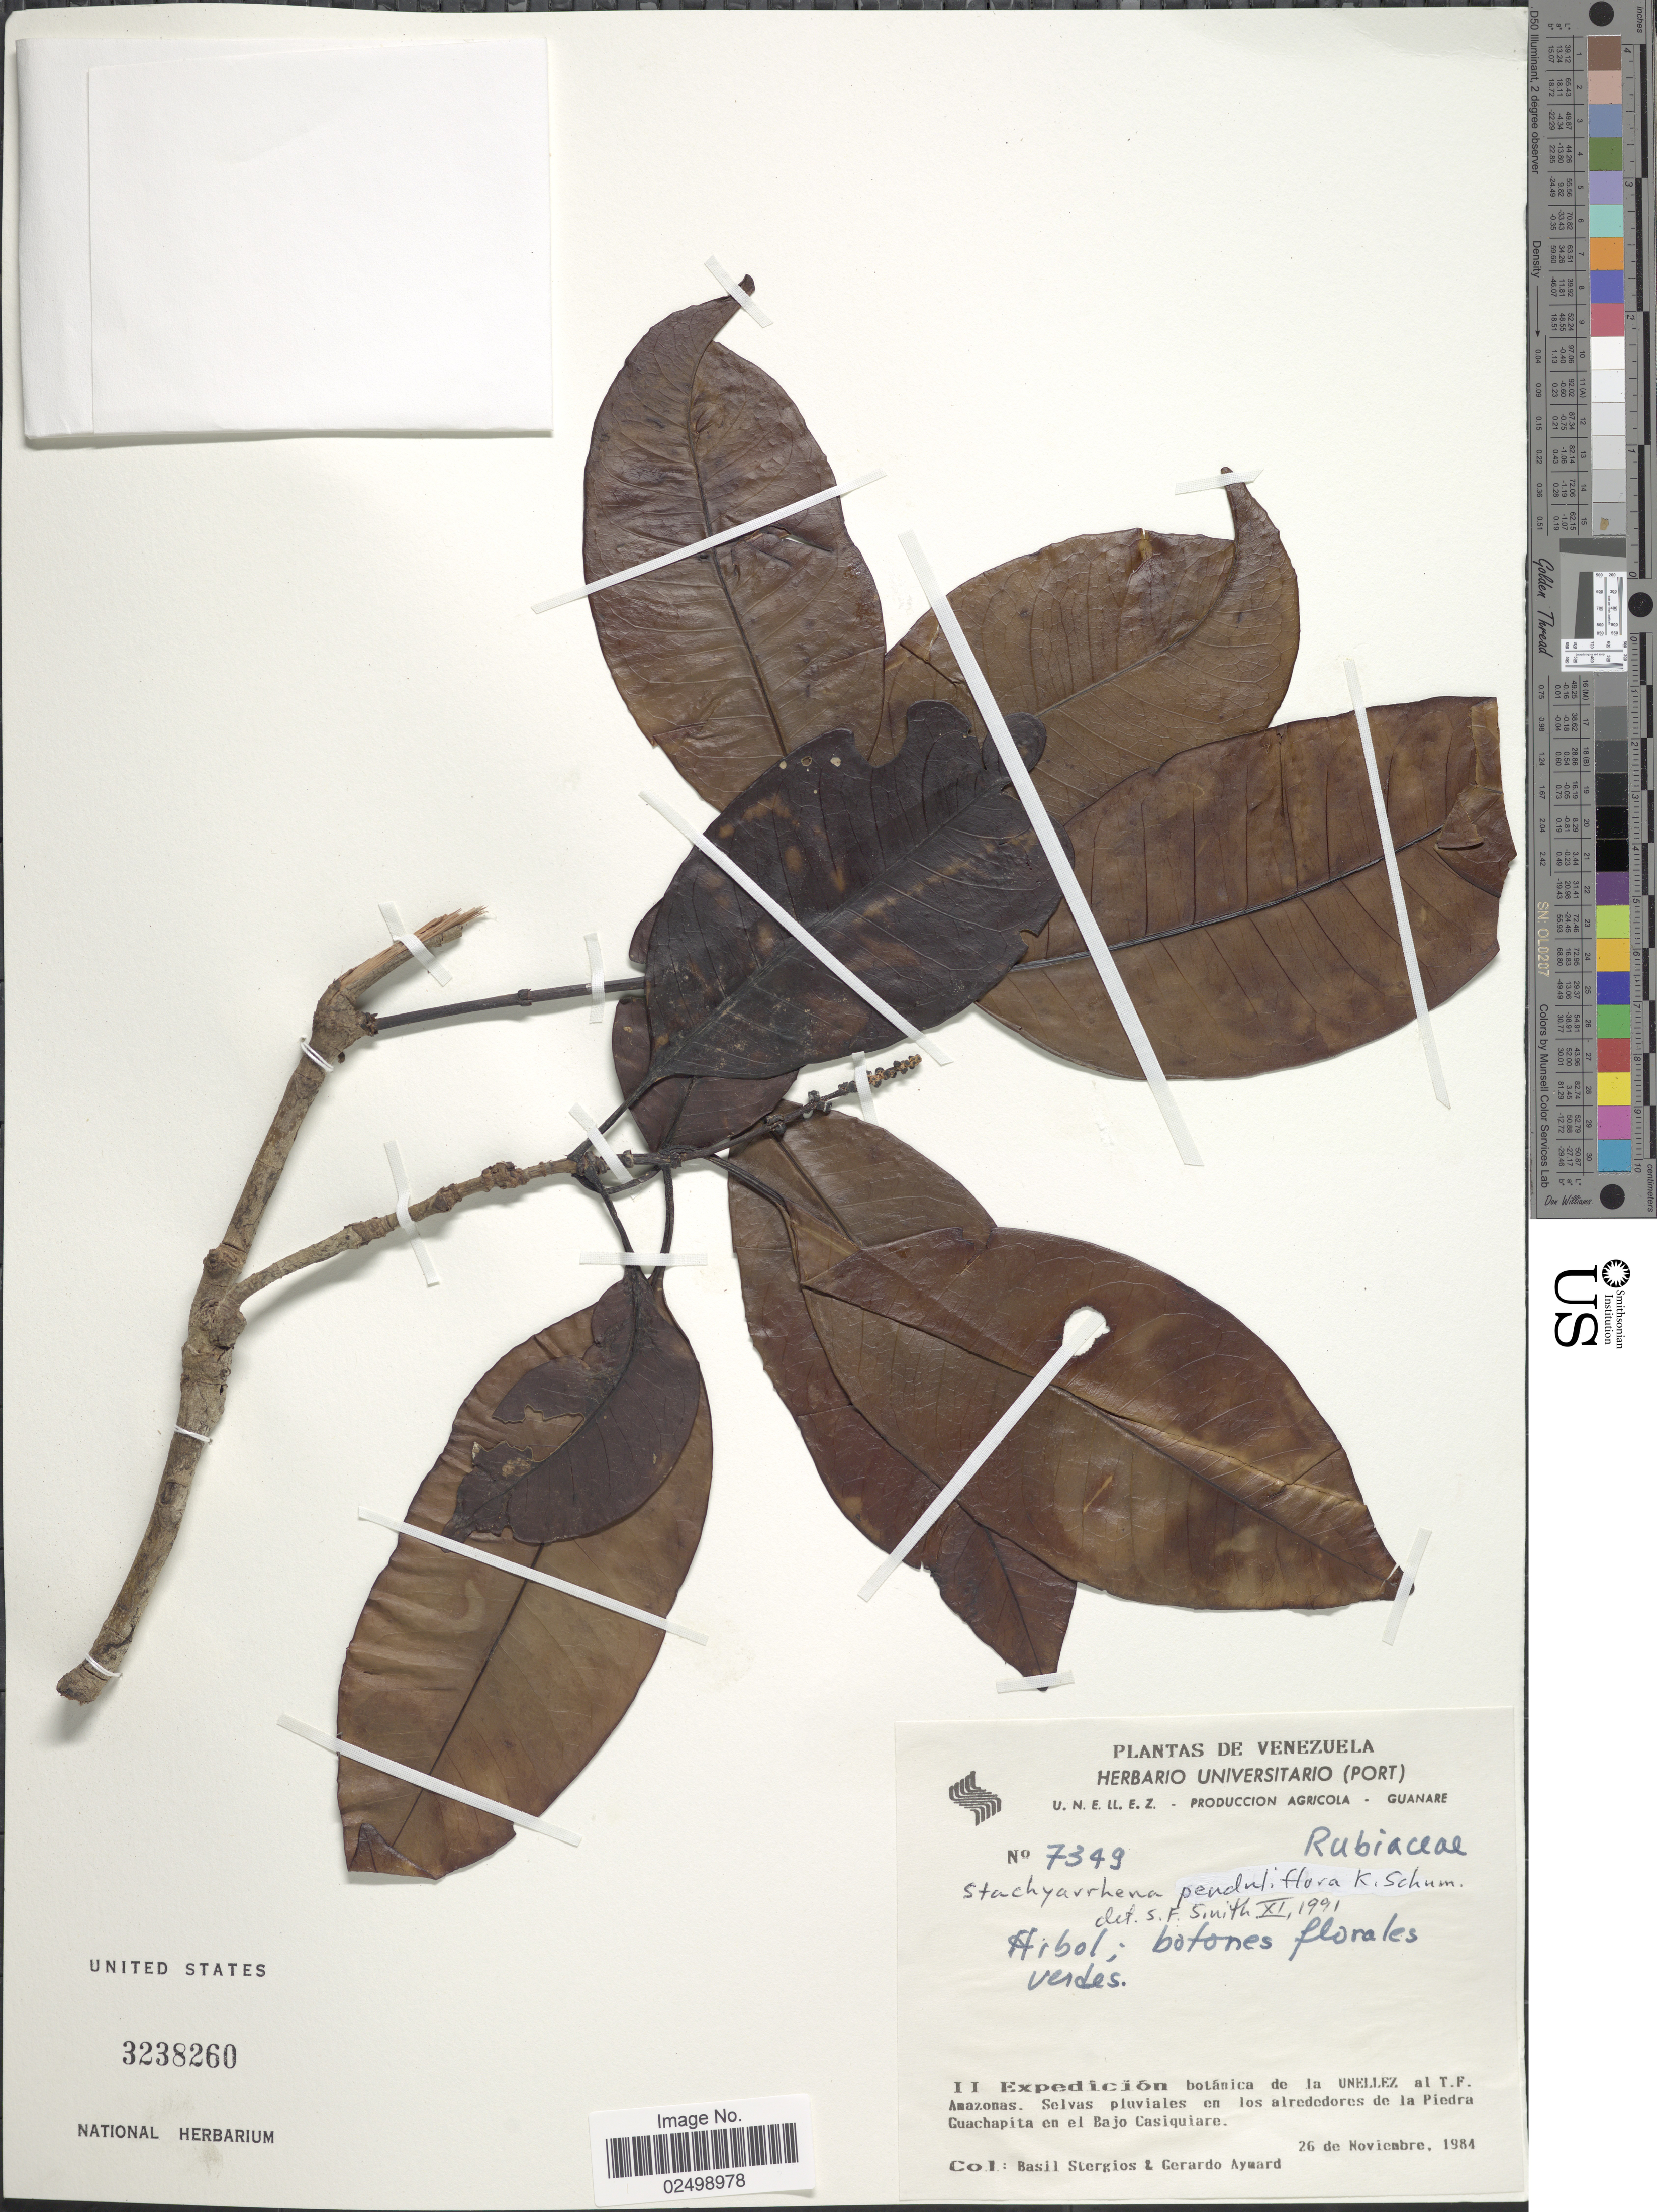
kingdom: Plantae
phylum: Tracheophyta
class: Magnoliopsida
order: Gentianales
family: Rubiaceae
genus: Stachyarrhena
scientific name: Stachyarrhena penduliflora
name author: K. Schum.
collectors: B. G. Stergios & G. A. Aymard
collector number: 7349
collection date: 1984-11-26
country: Venezuela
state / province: Amazonas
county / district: Río Negro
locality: Piedra Guachapita en el Bajo Casiquiare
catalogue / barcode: US 3238260